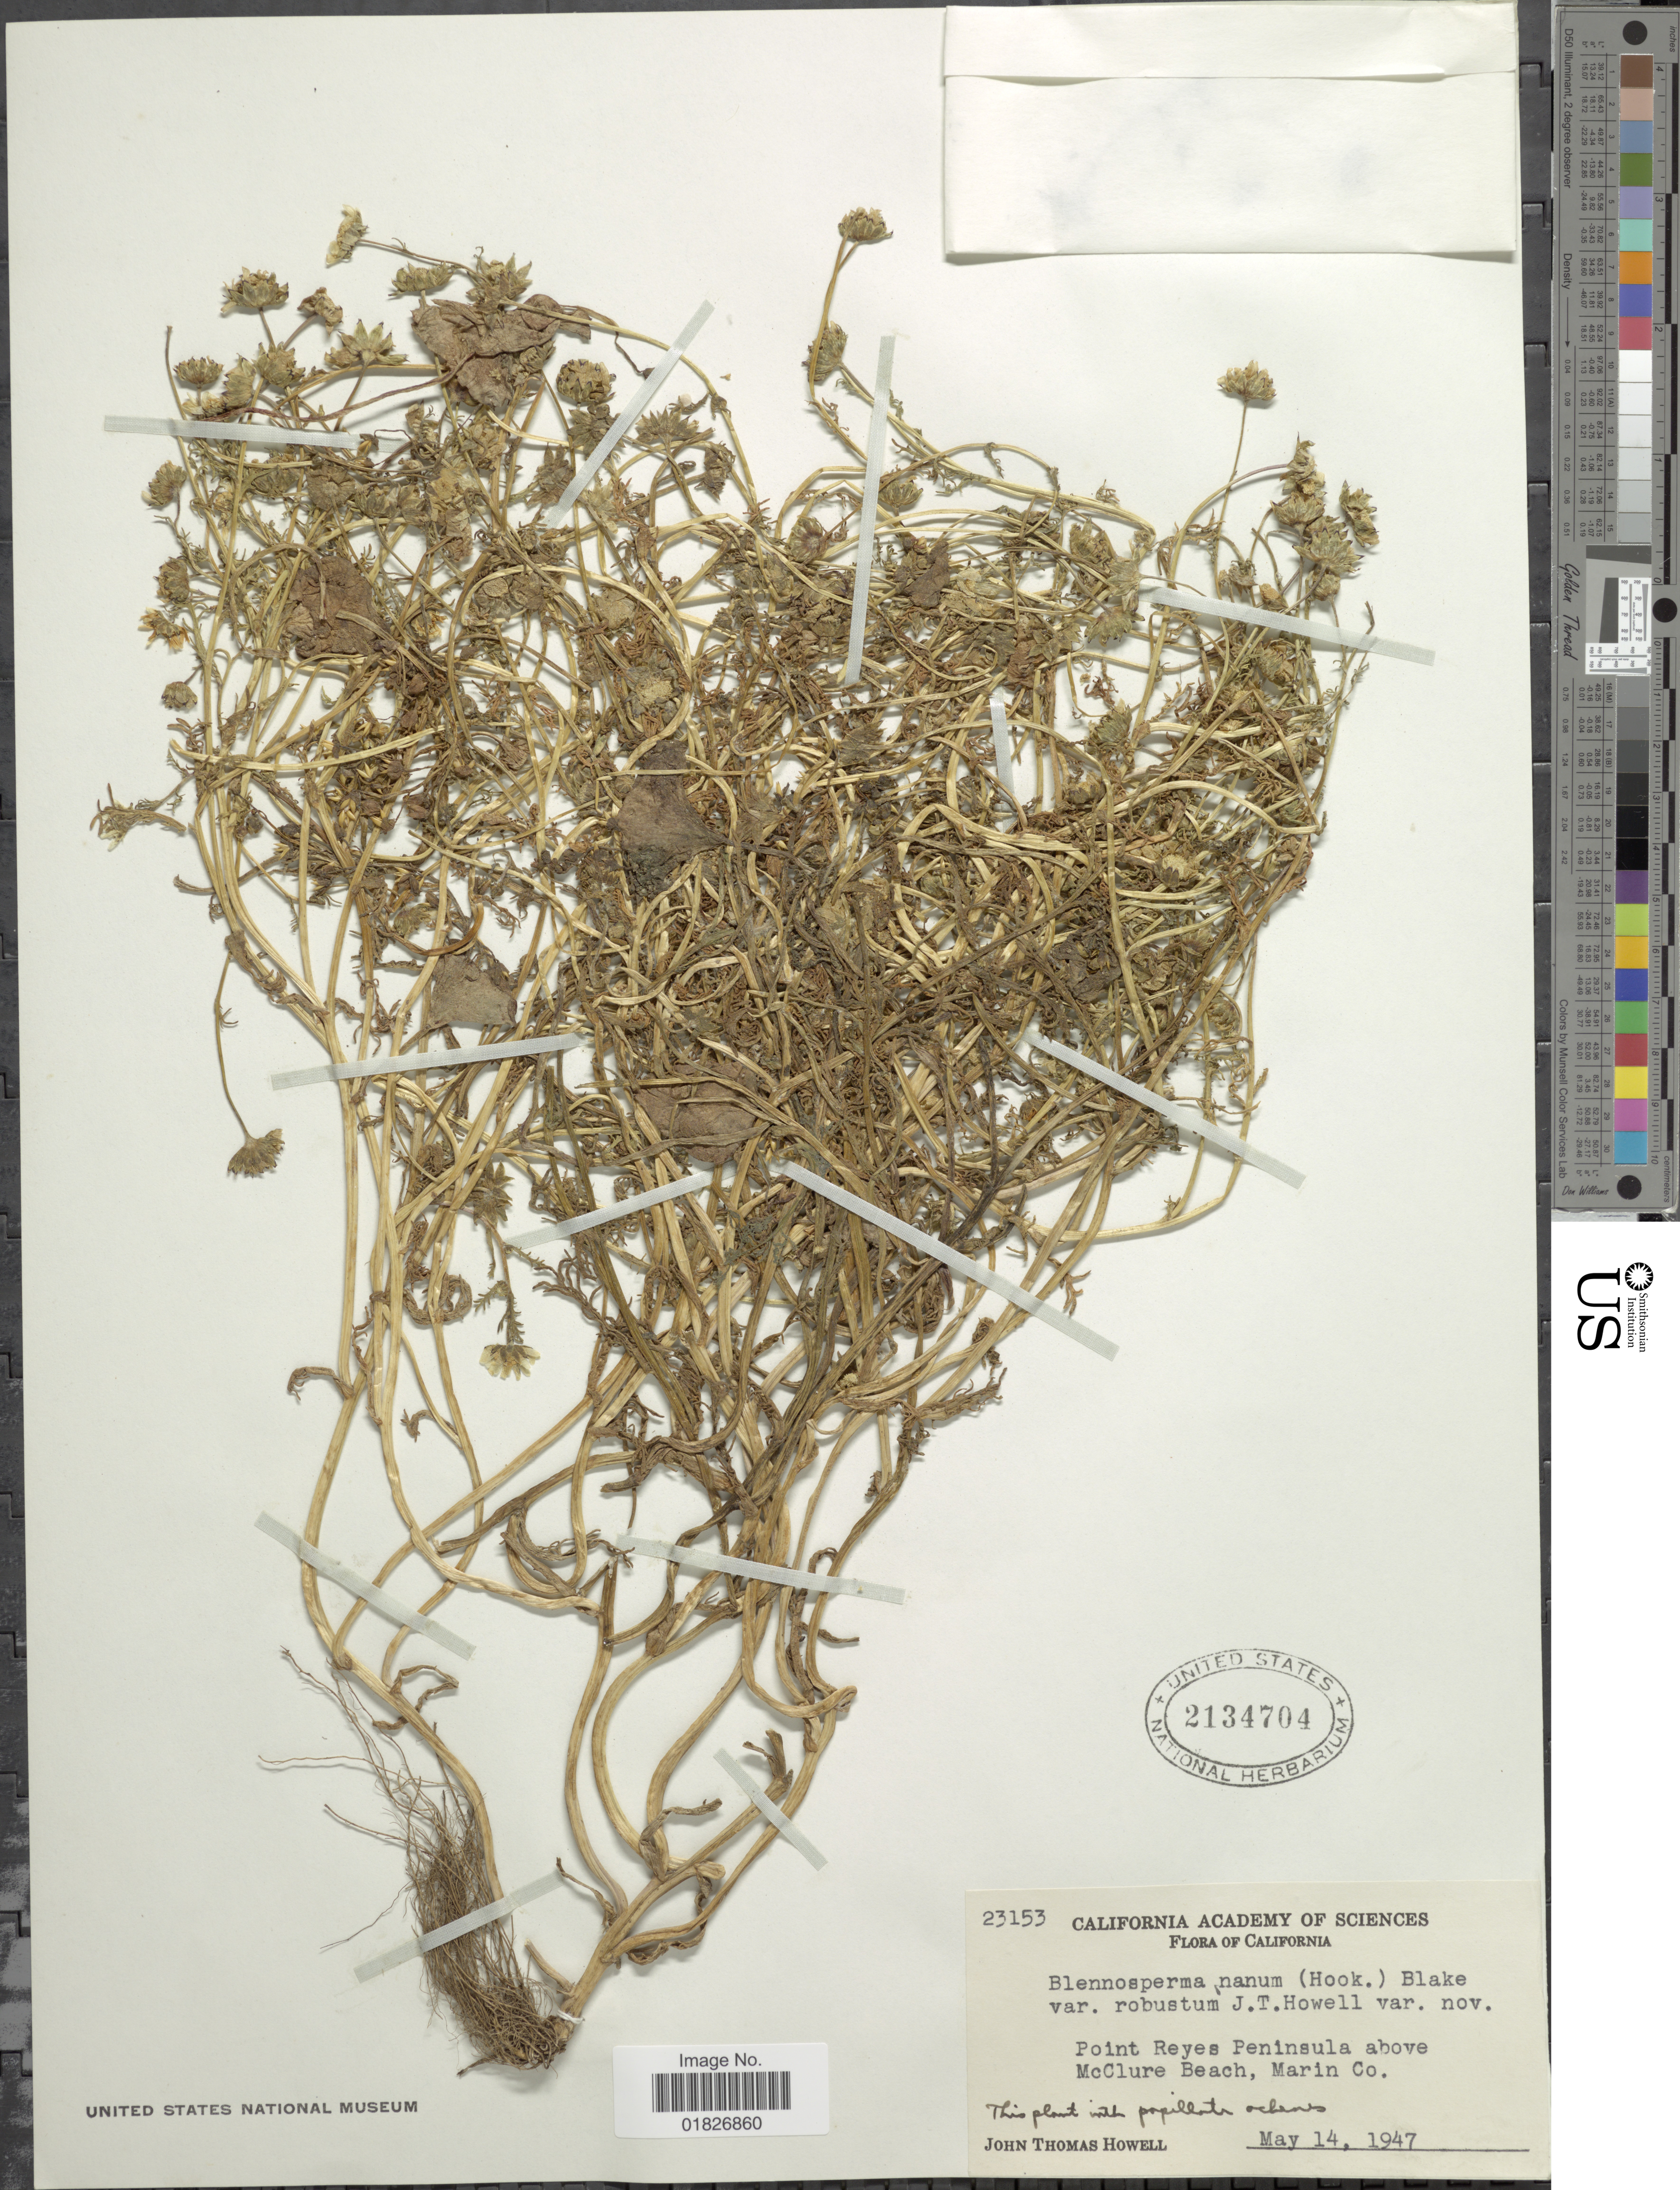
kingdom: Plantae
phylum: Tracheophyta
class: Magnoliopsida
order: Asterales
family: Asteraceae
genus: Blennosperma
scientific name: Blennosperma nanum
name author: (Hook.) S.F. Blake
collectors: J. T. Howell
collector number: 23153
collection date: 1947-05-14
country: United States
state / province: California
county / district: Marin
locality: Point Reyes Peninsula above McClure Beach, Marin Co.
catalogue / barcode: US 2134704